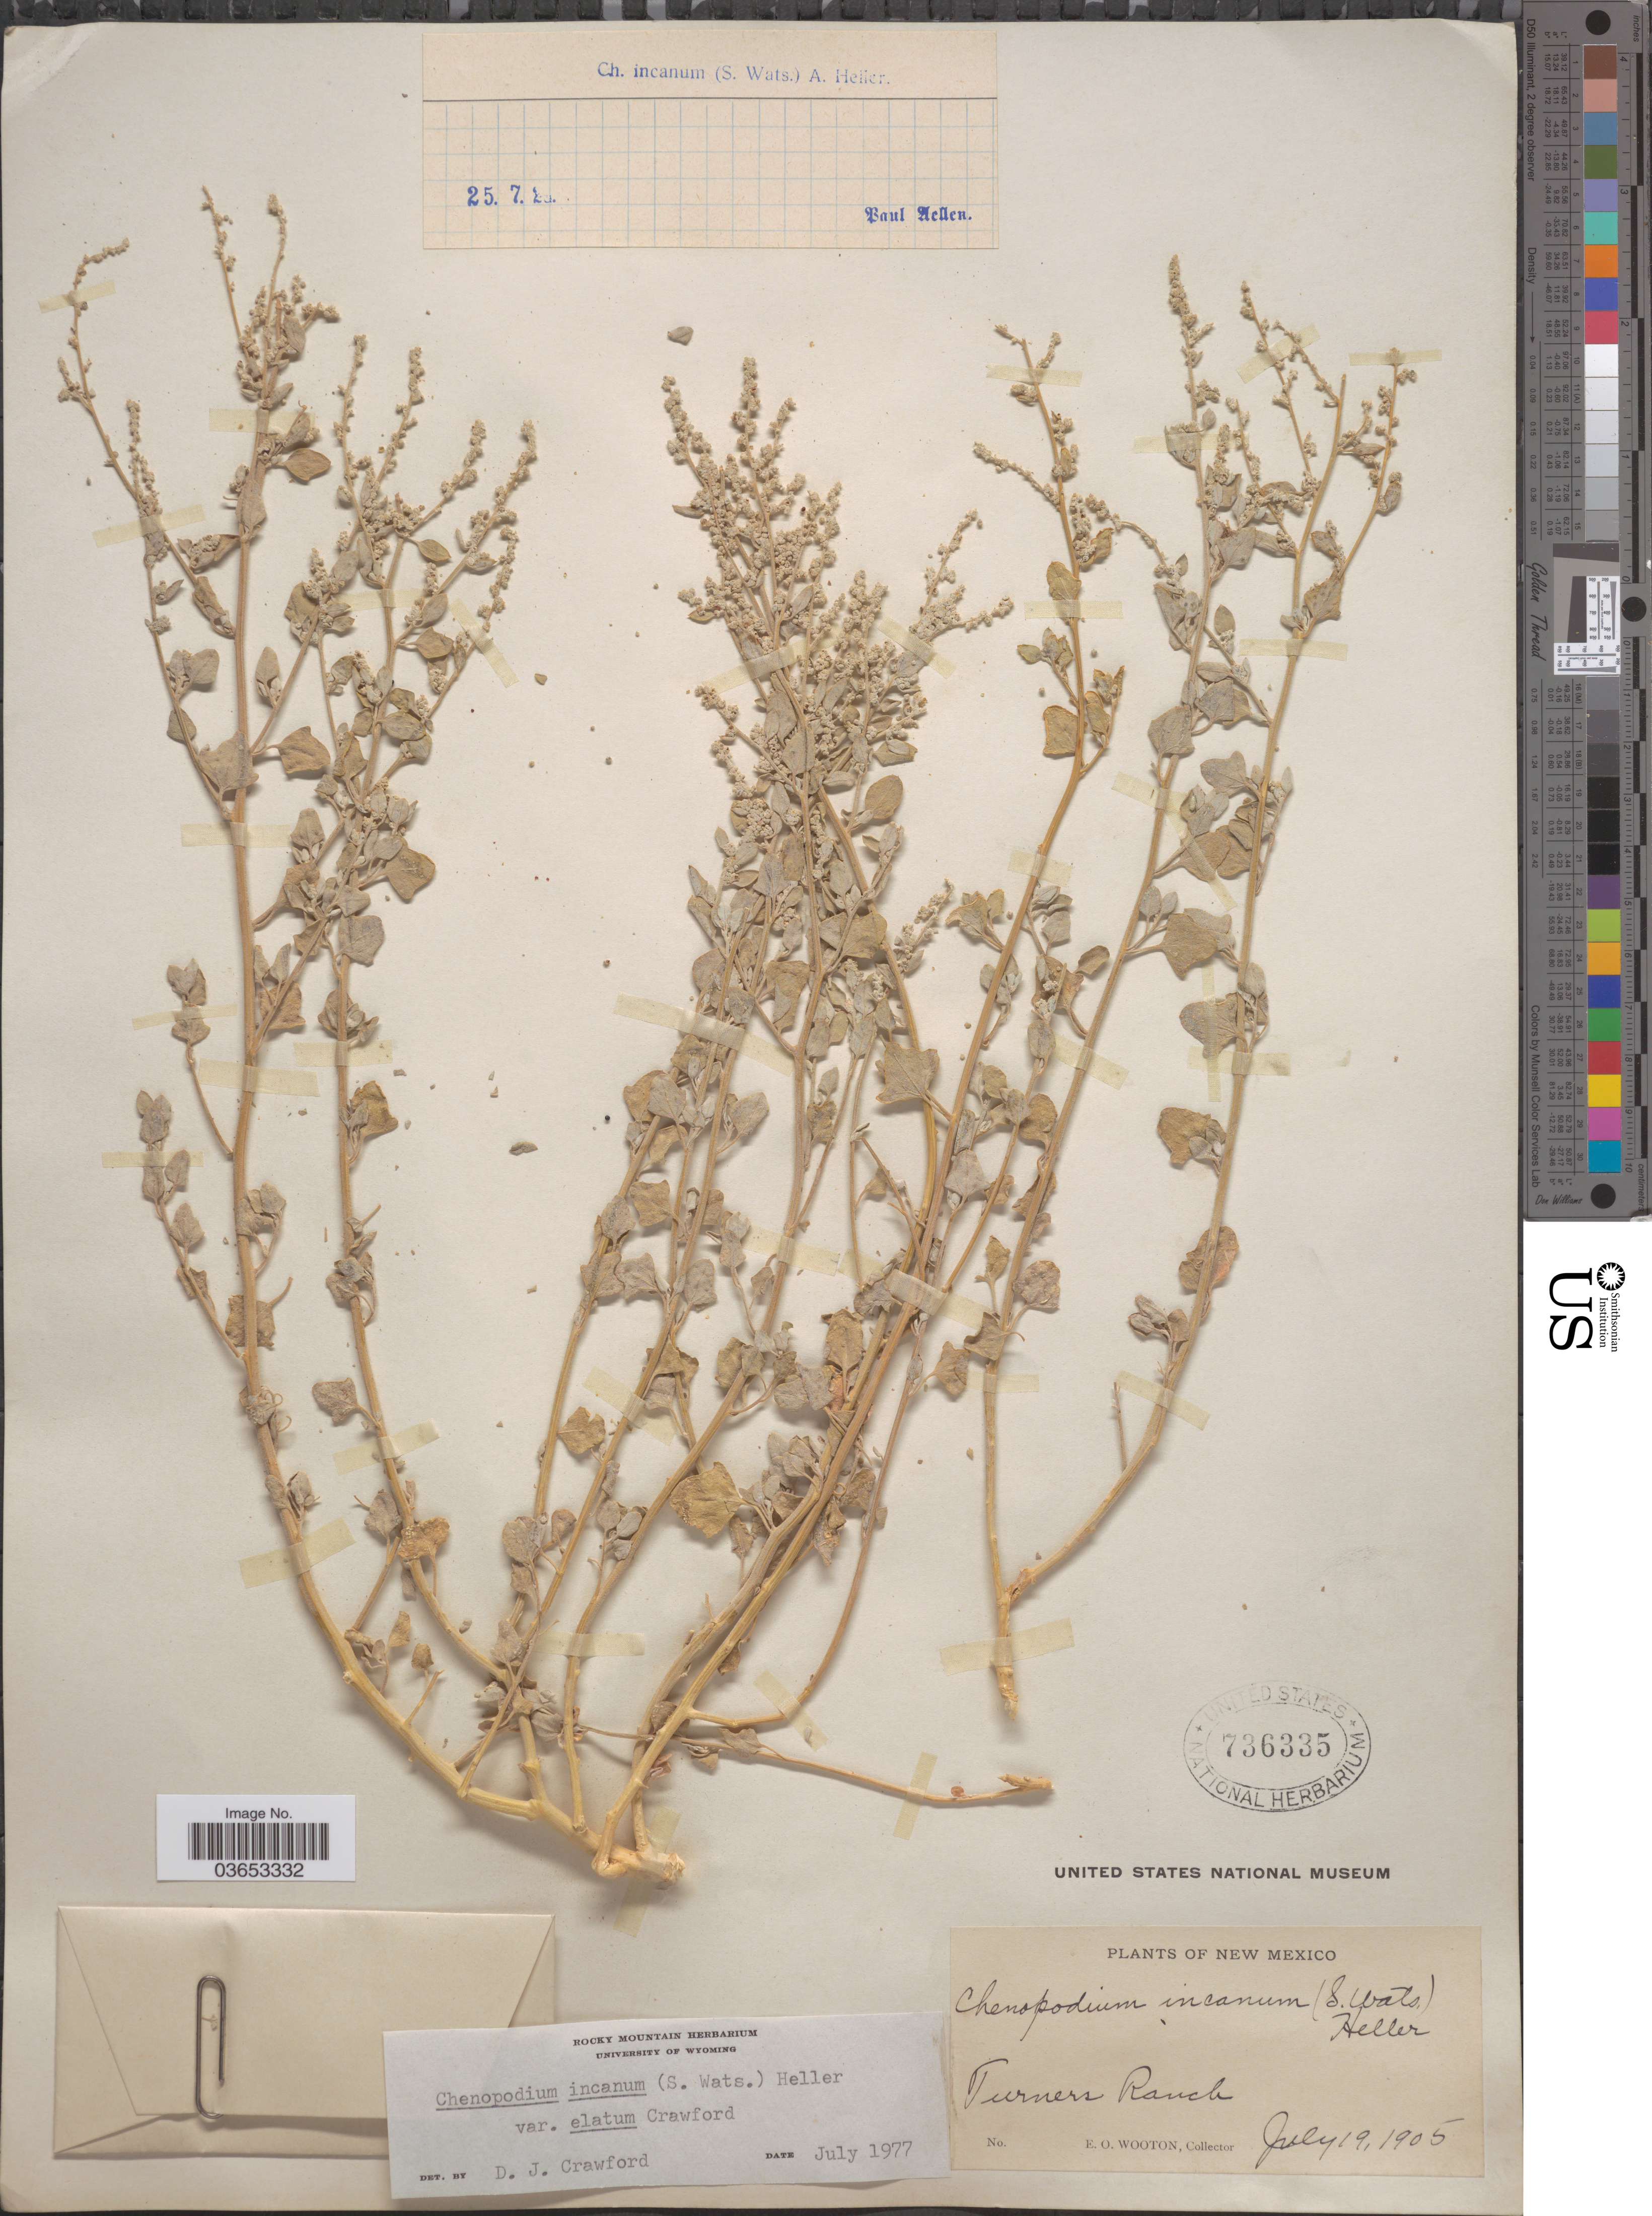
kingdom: Plantae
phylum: Tracheophyta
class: Magnoliopsida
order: Caryophyllales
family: Amaranthaceae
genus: Chenopodium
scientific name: Chenopodium incanum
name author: (S. Watson) A. Heller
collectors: E. O. Wooton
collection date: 1905-07-19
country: United States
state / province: New Mexico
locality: Turners Ranch.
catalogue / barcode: US 736335